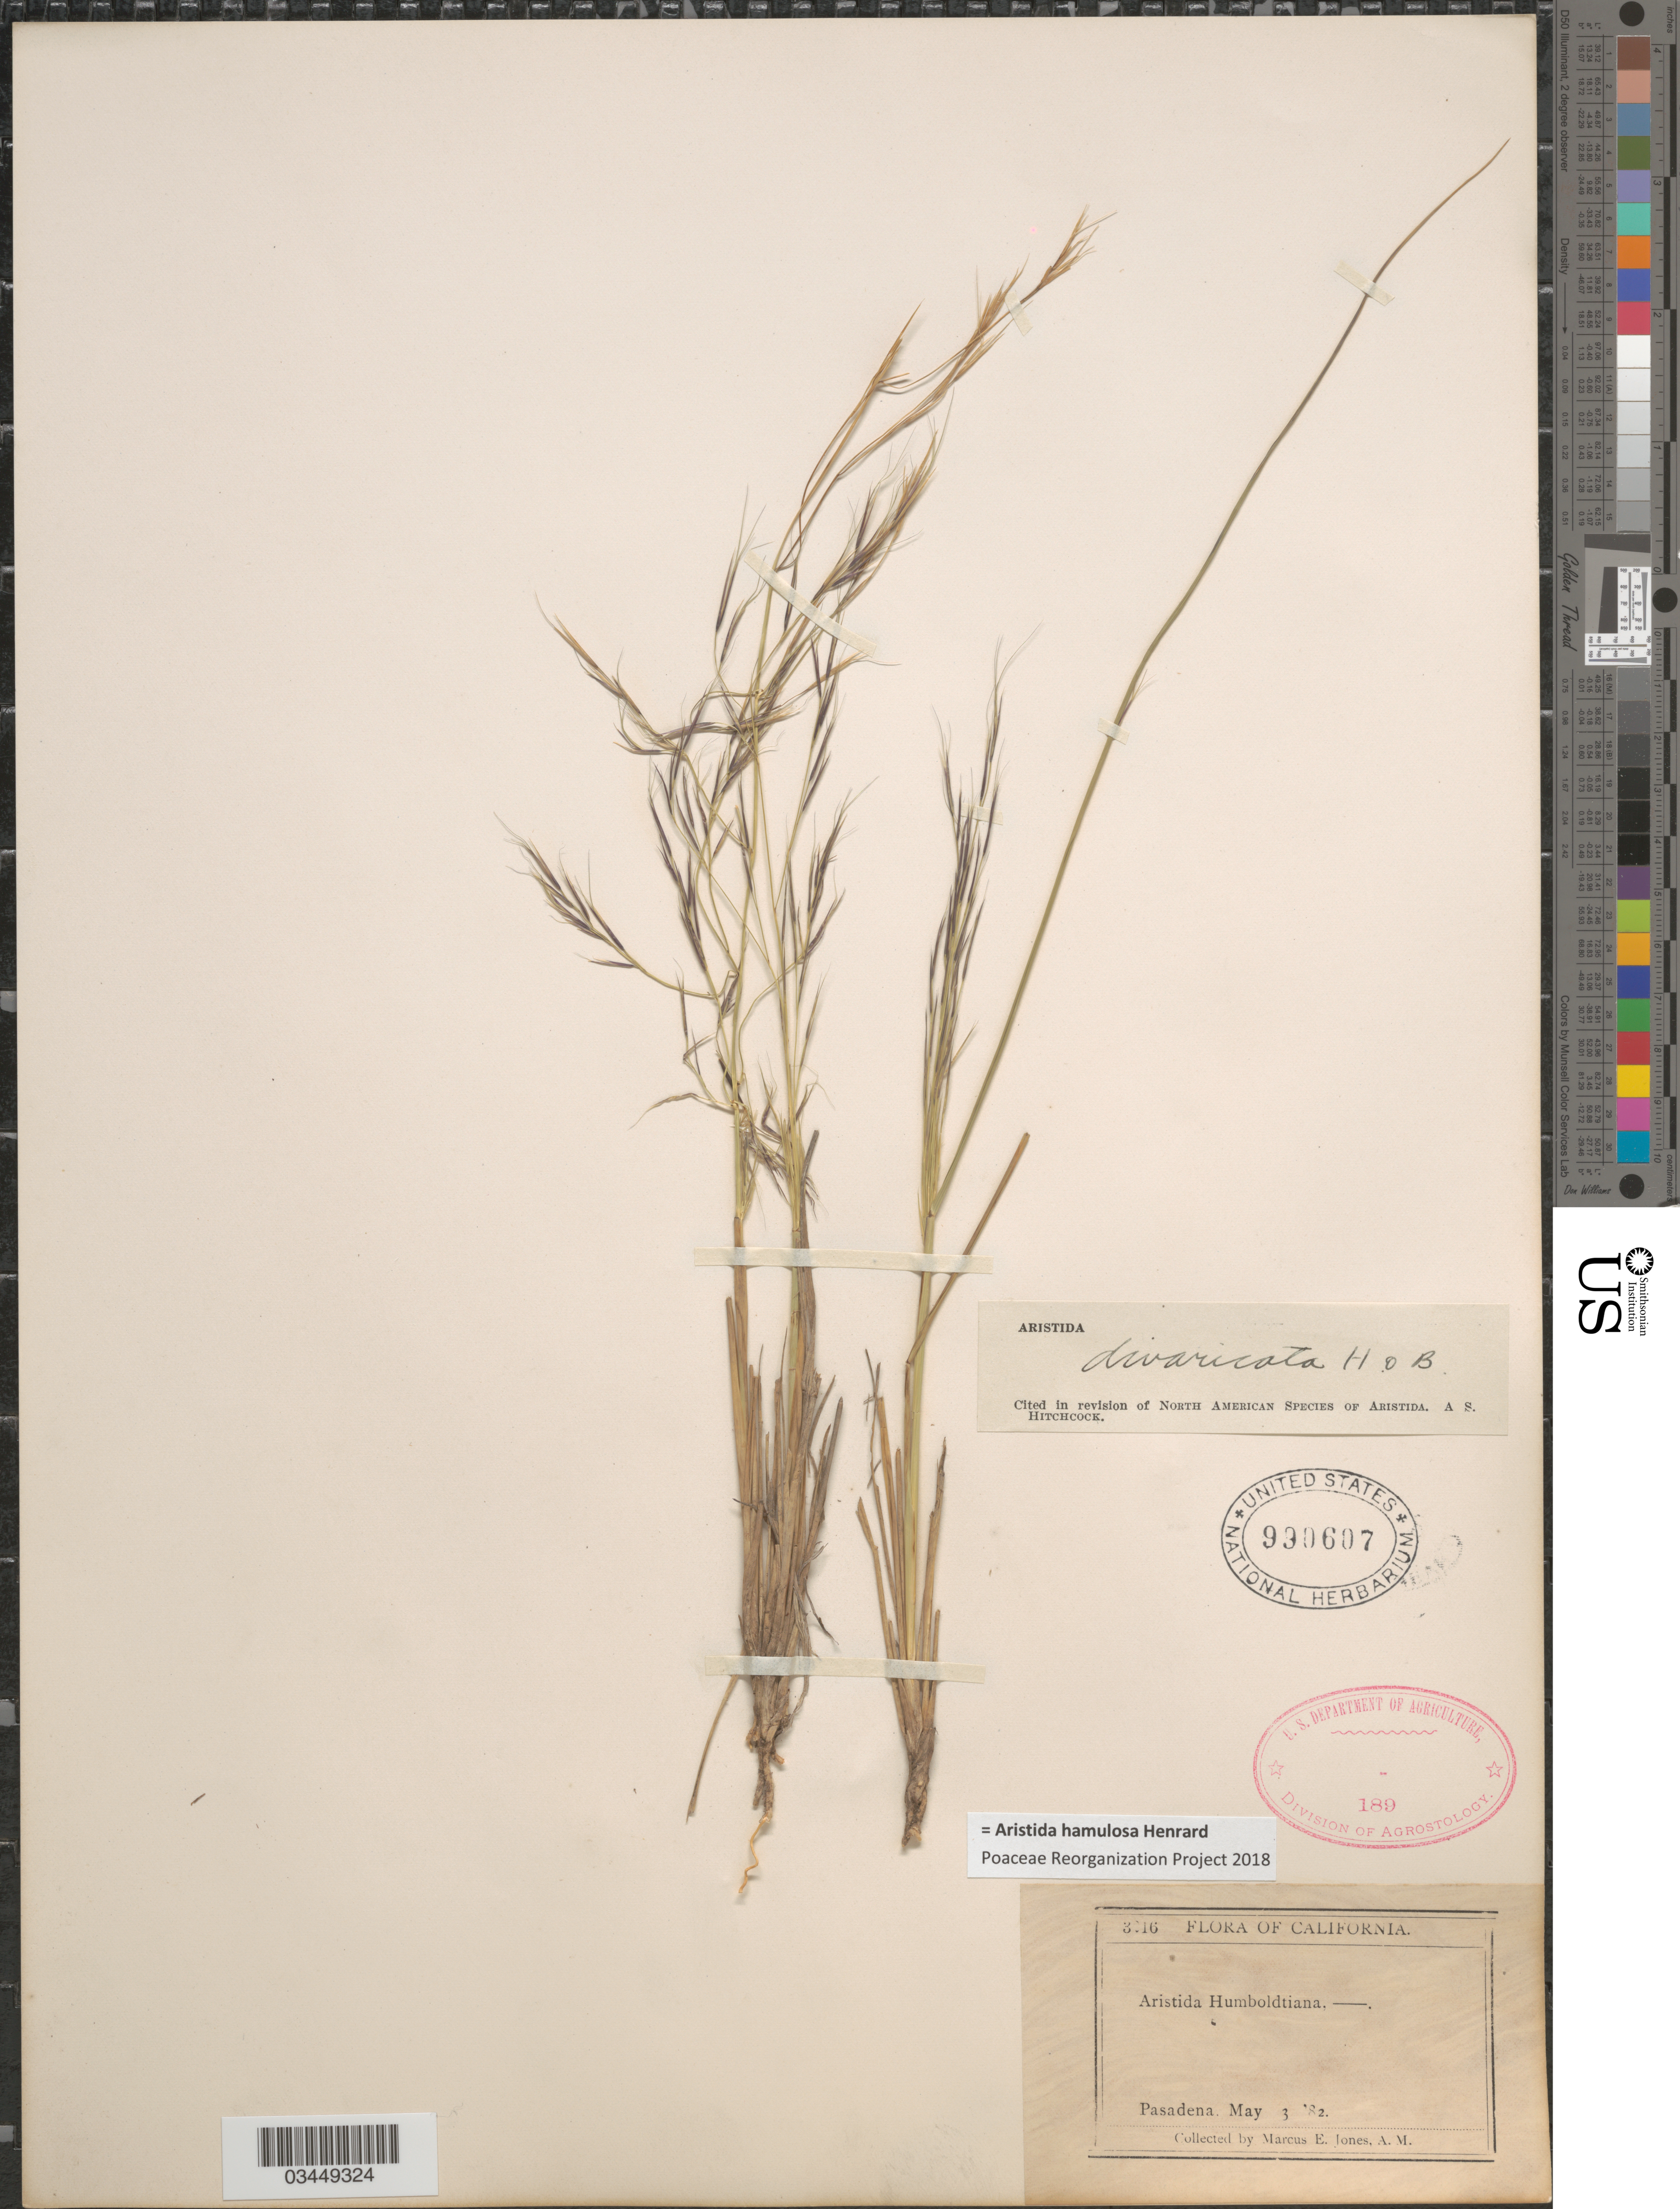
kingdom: Plantae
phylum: Tracheophyta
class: Liliopsida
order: Poales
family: Poaceae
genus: Aristida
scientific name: Aristida hamulosa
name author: Henr.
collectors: M. E. Jones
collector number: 3!16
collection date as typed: Transcribed d/m/y: 3/5/82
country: United States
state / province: California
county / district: Los Angeles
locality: Pasadena.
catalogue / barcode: US 990607